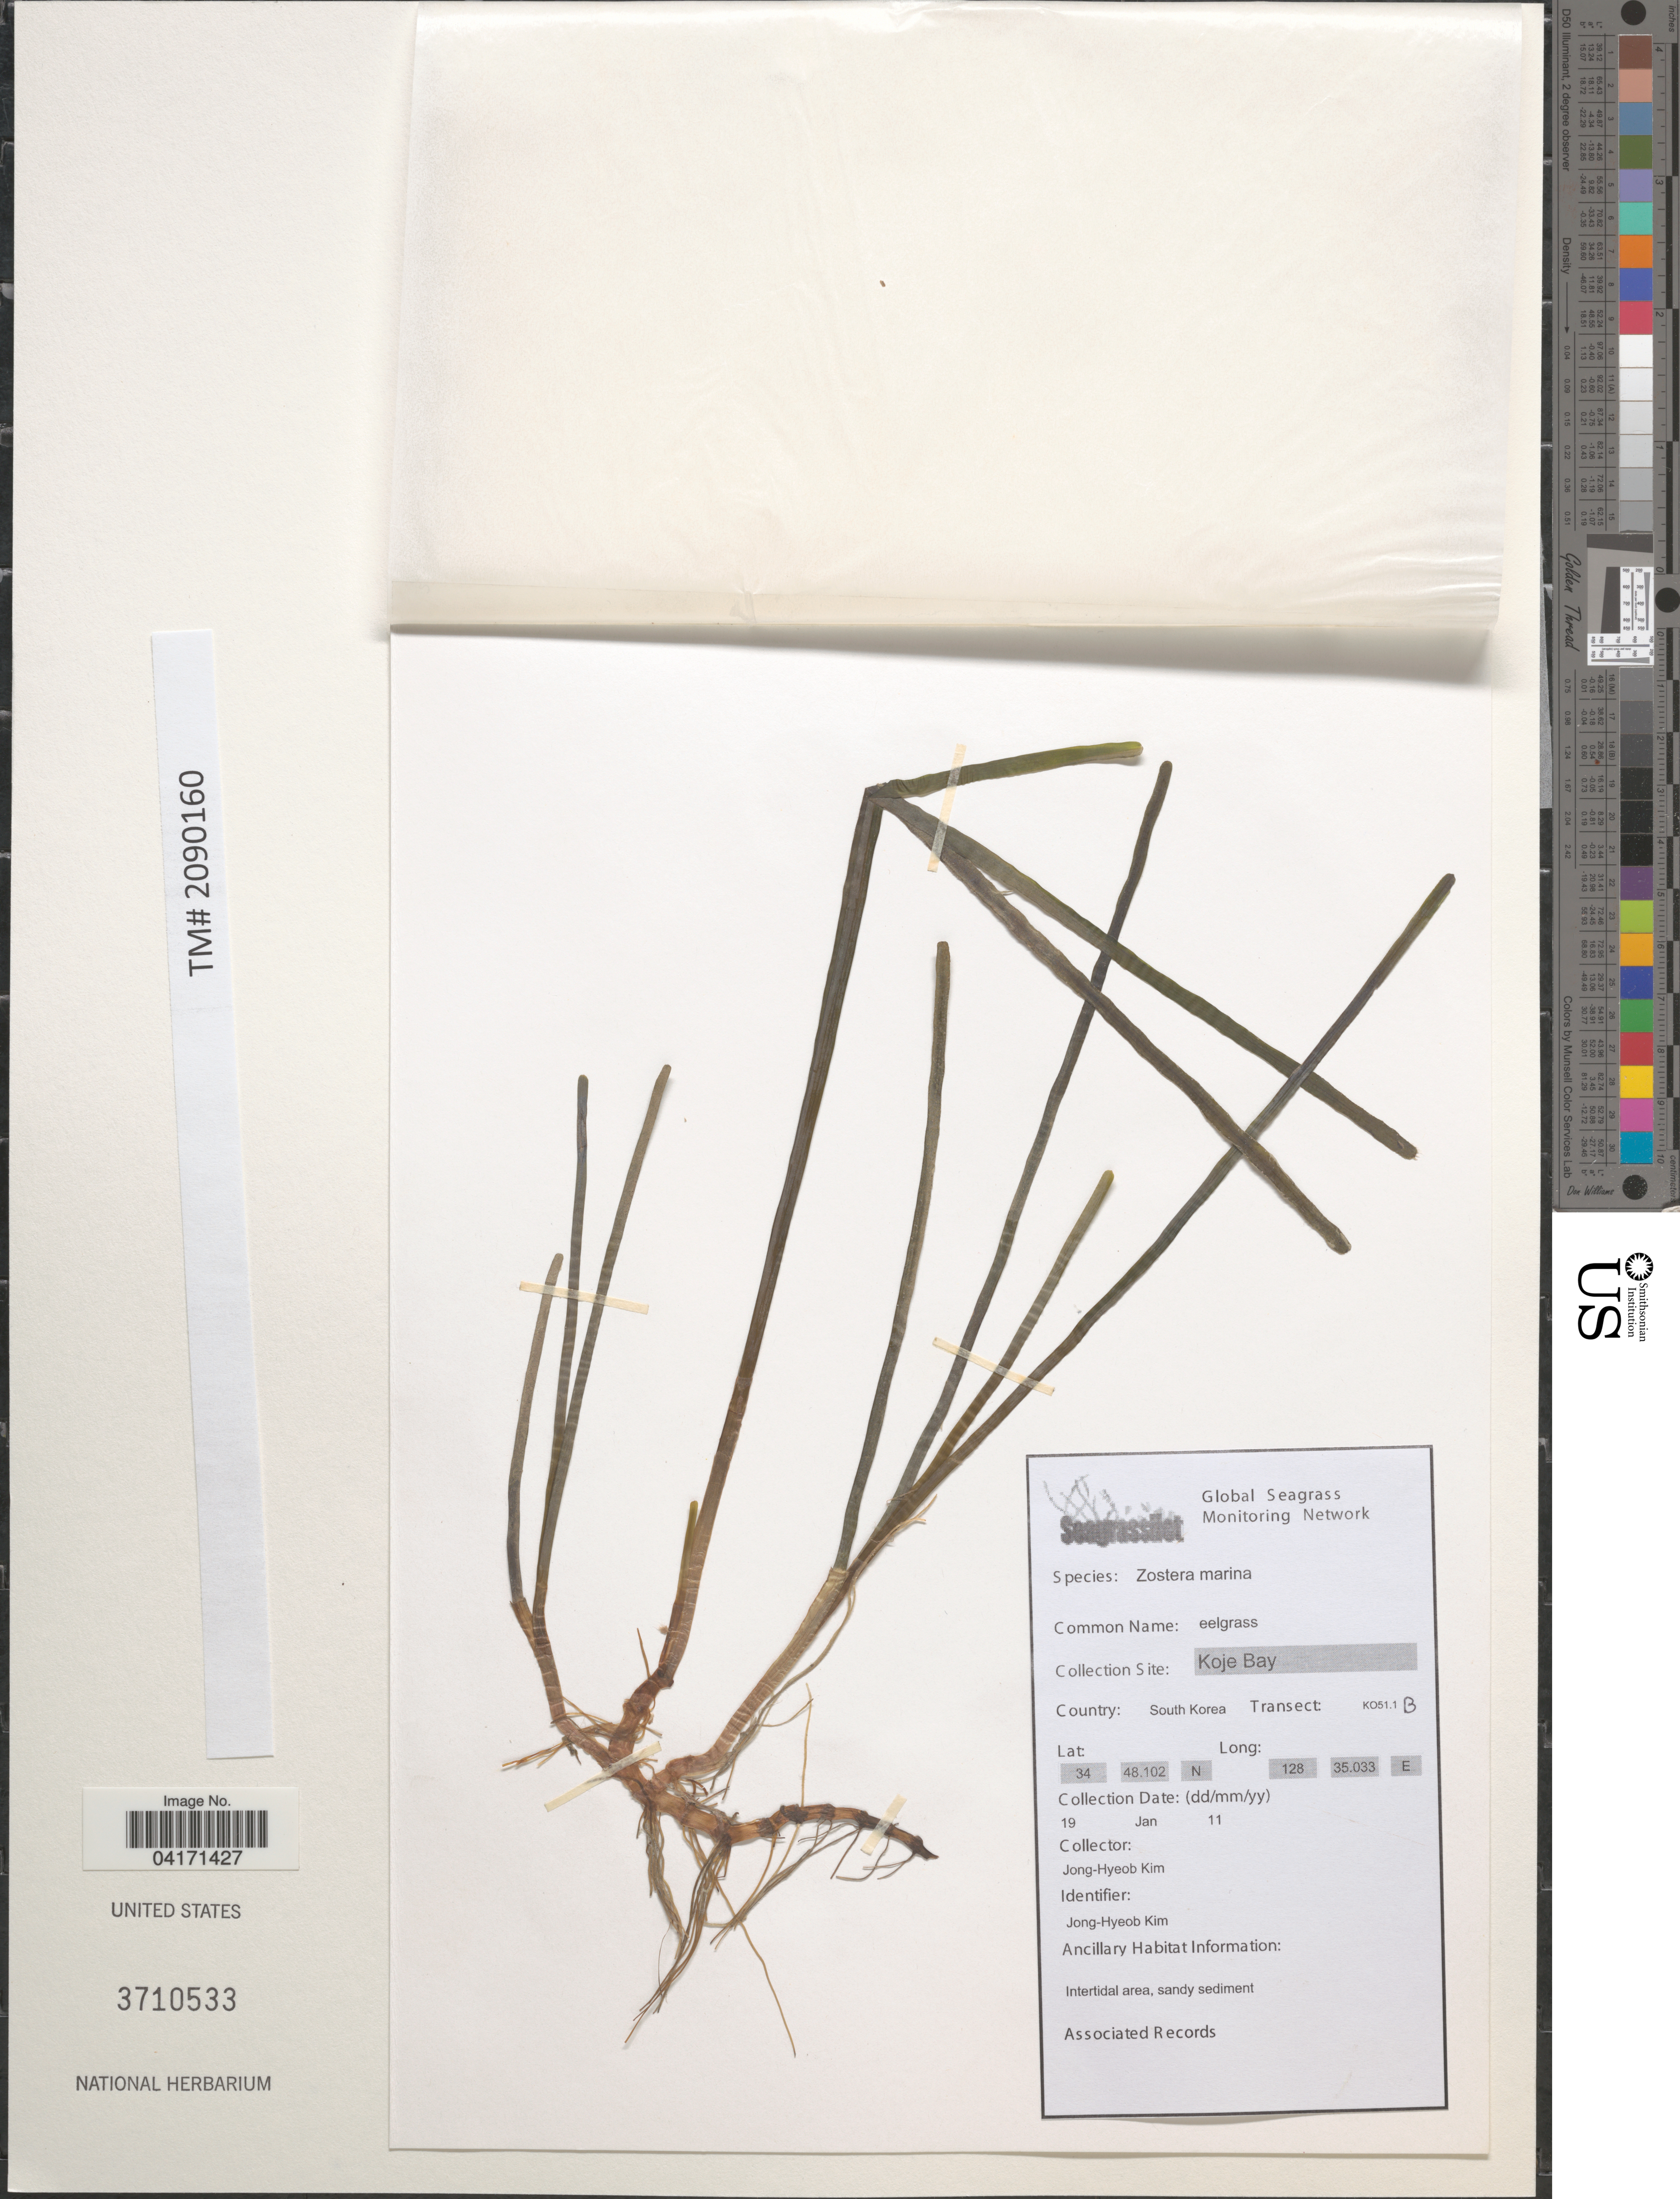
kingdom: Plantae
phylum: Tracheophyta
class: Liliopsida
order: Alismatales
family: Zosteraceae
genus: Zostera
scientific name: Zostera marina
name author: L.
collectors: J. Kim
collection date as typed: Transcribed d/m/y: 19/1/11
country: South Korea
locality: Koje Bay. Transect: KO51.1 B.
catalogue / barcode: US 3710533